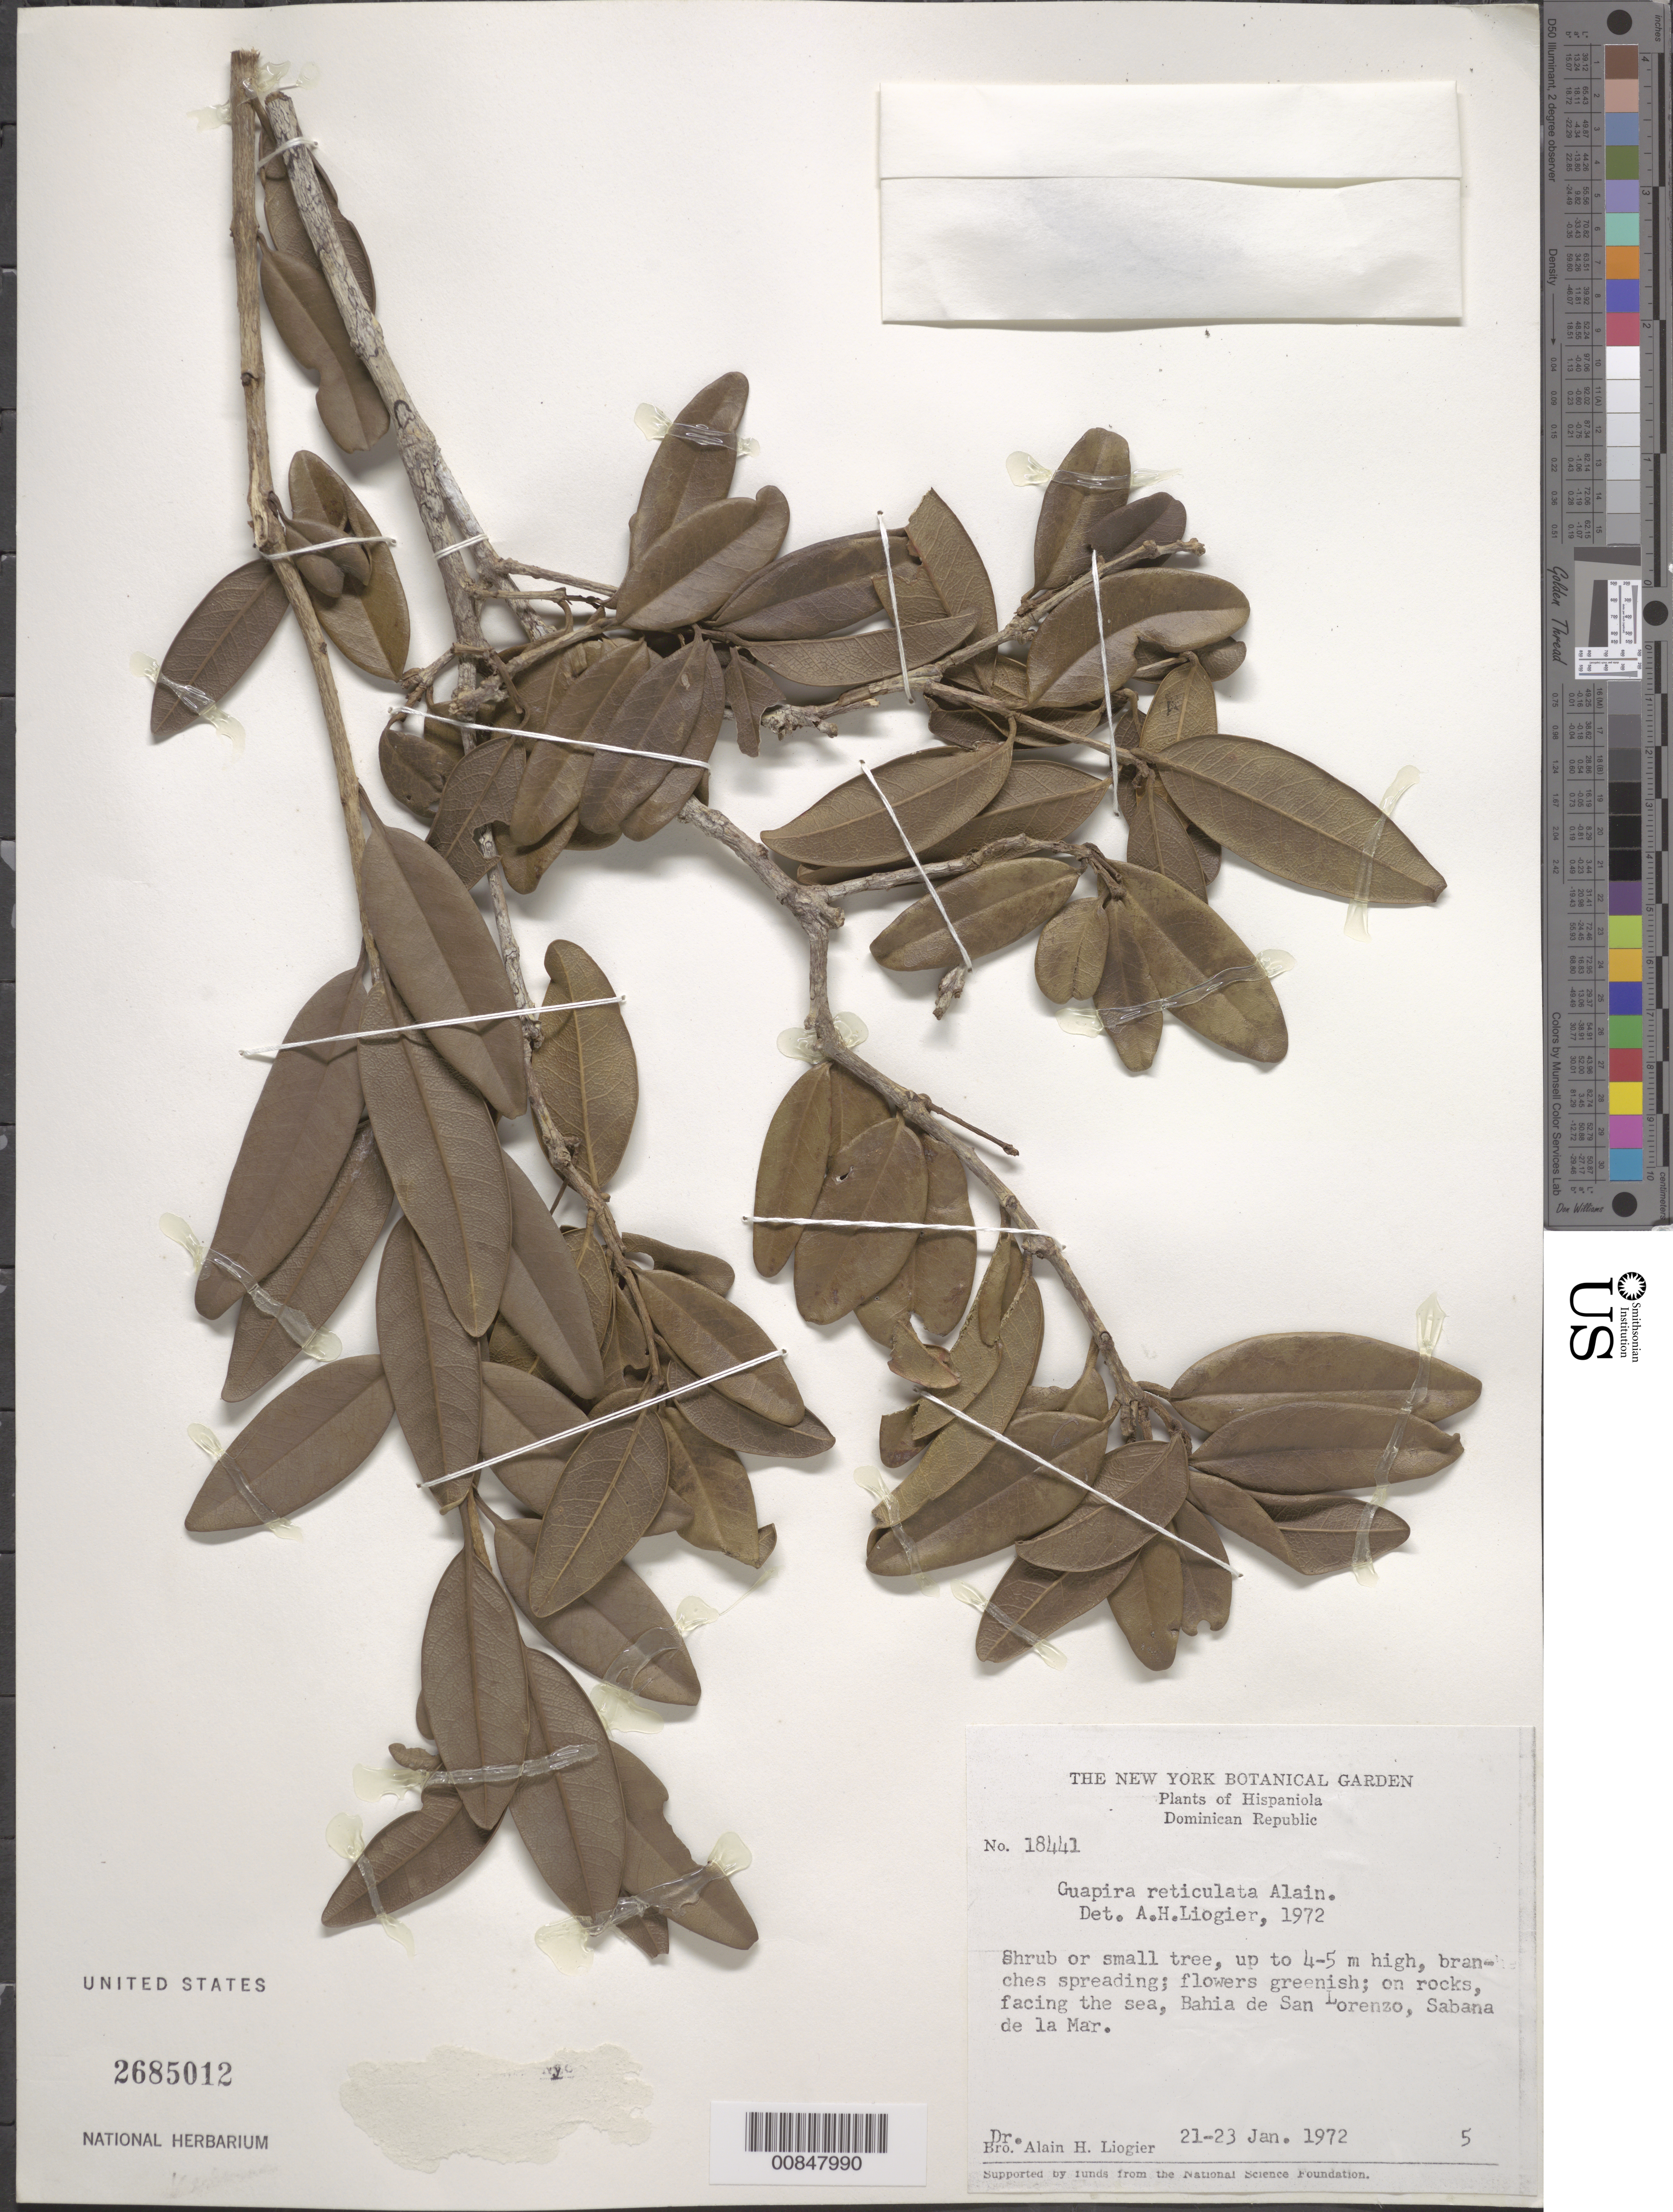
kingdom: Plantae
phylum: Tracheophyta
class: Magnoliopsida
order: Caryophyllales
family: Nyctaginaceae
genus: Guapira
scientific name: Guapira reticulata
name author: Alain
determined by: Liogier, Alain H.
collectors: A. H. Liogier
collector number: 18441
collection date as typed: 21 Jan 1972 to 23 Jan 1972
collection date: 1972-01-21/1972-01-23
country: Dominican Republic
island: Hispaniola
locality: Bahía de San Lorenzo, Sabana de la Mar.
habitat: On rocks, facing the sea.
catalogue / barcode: US 2685012